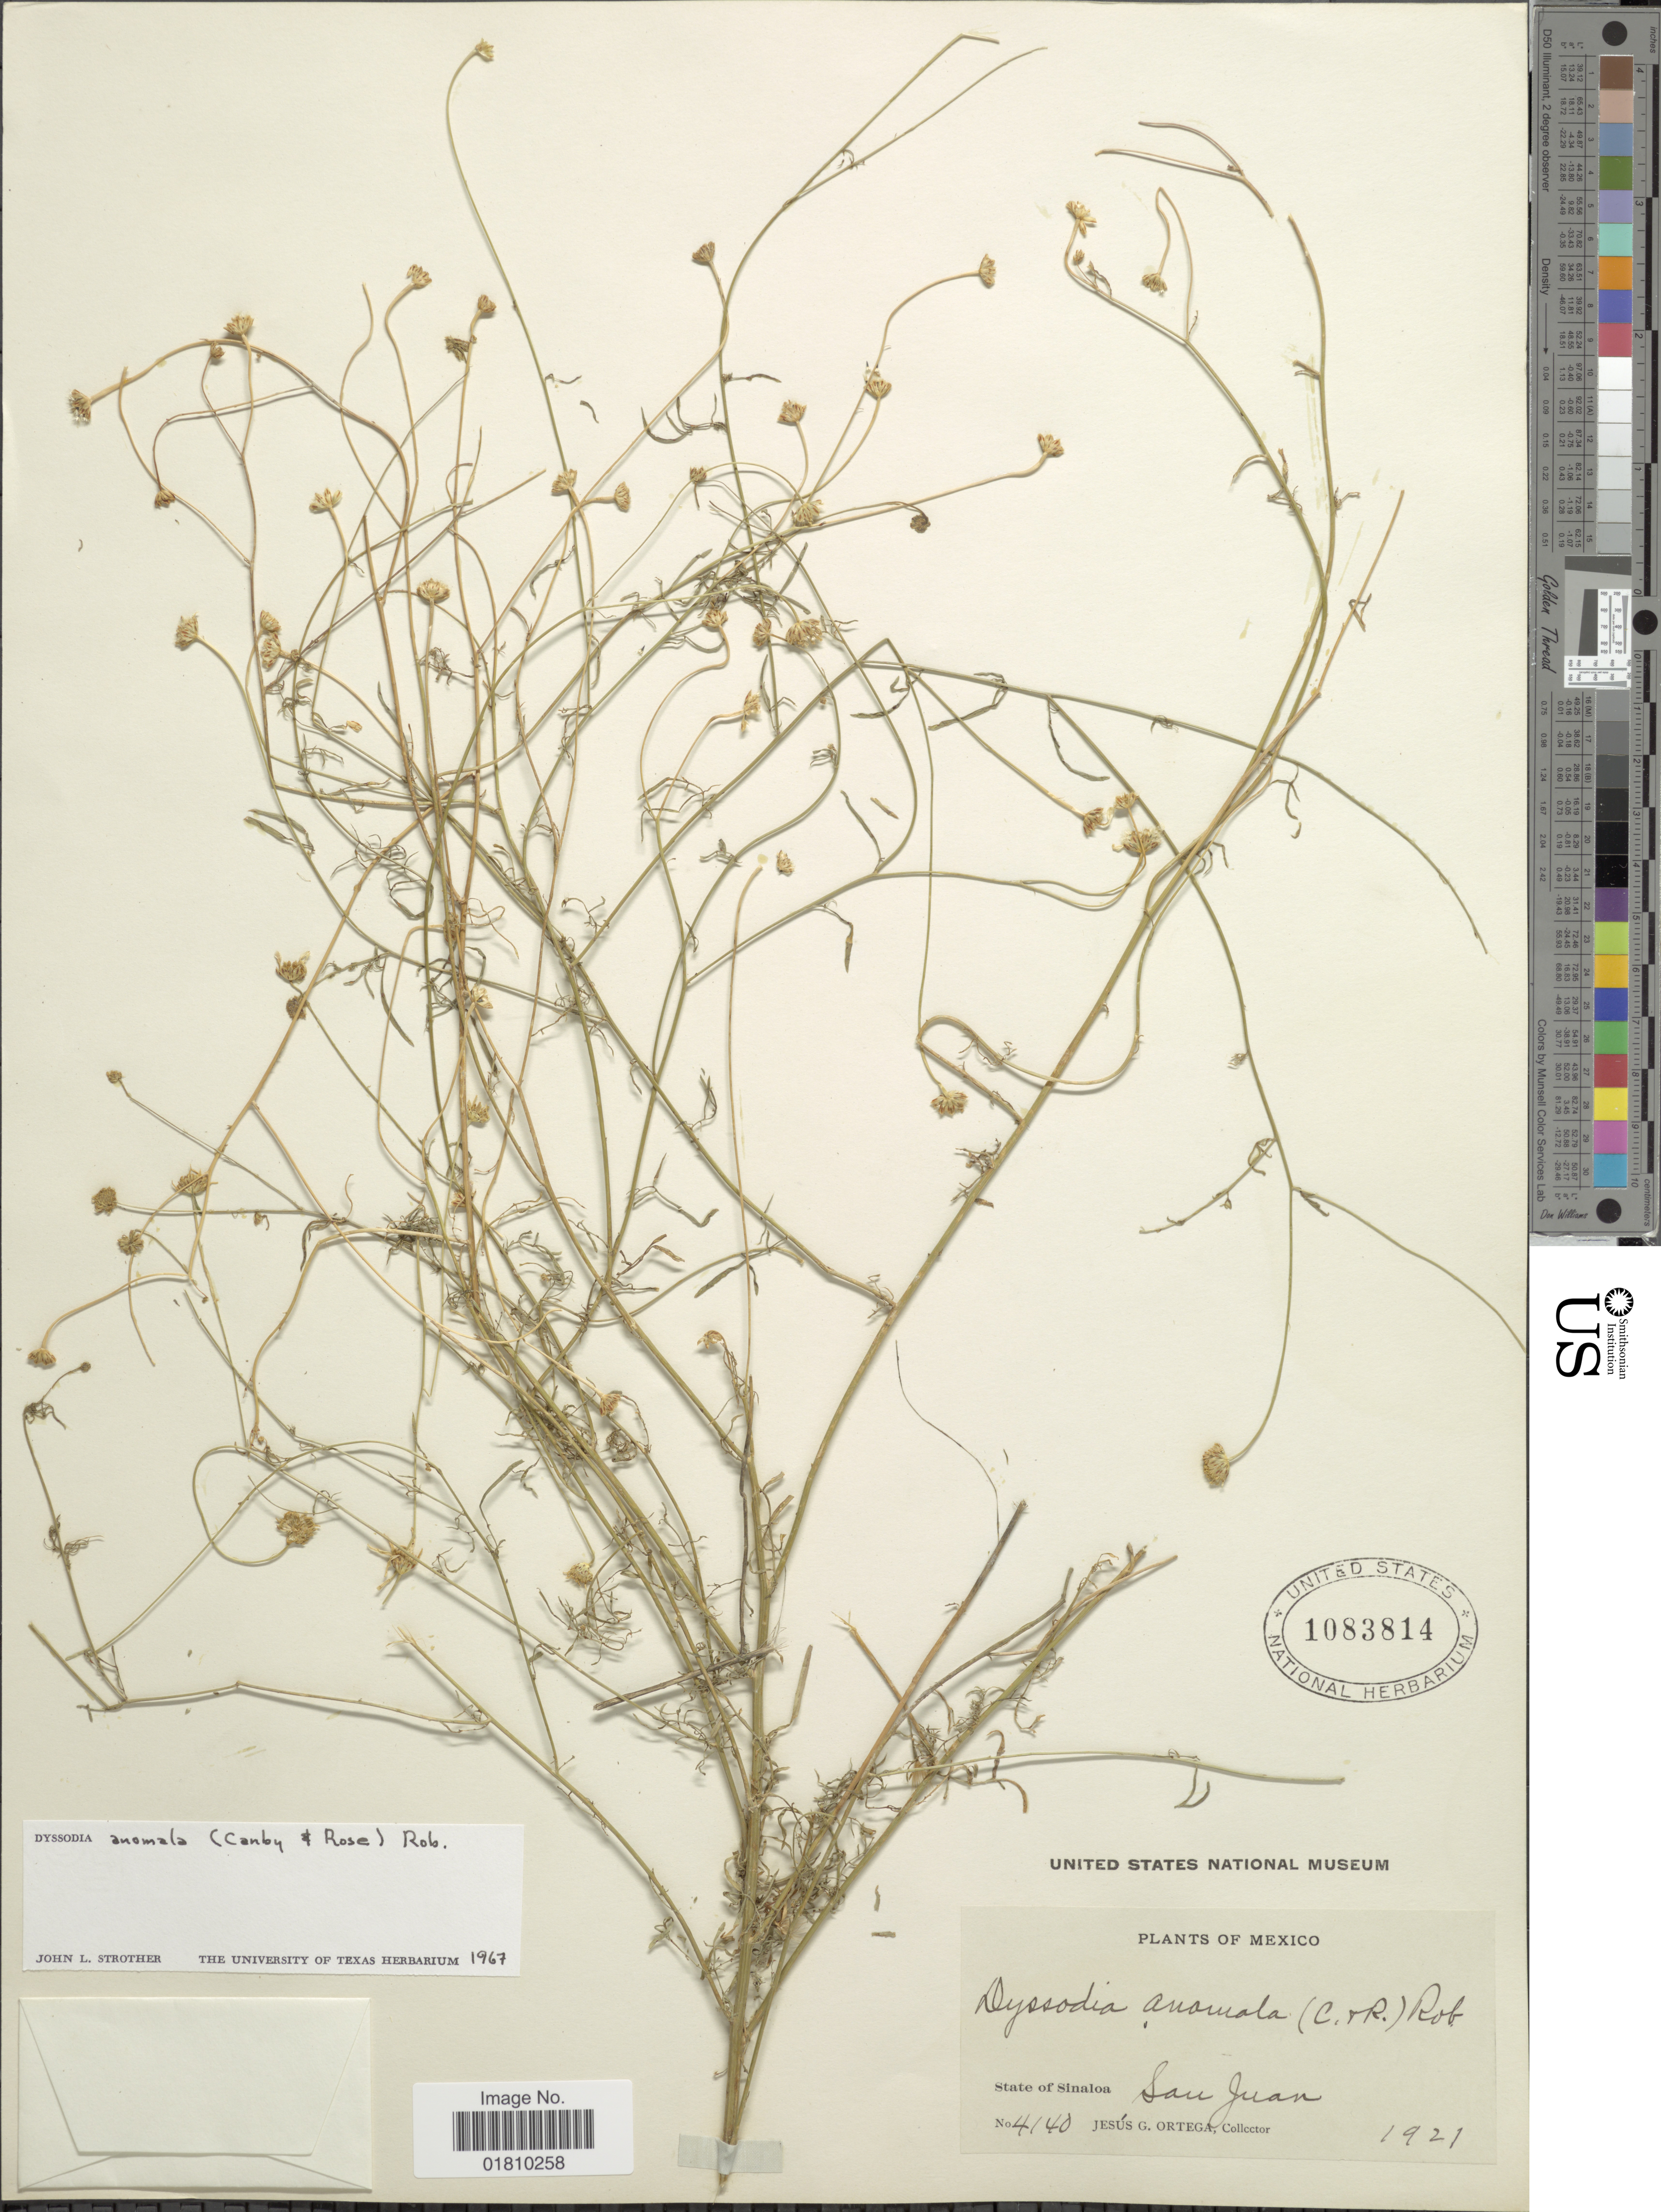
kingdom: Plantae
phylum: Tracheophyta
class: Magnoliopsida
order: Asterales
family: Asteraceae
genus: Adenophyllum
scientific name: Adenophyllum anomalum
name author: (Canby) Strother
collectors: J. Ortega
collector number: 4140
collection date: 1921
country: Mexico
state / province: Sinaloa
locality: San Juan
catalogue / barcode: US 1083814